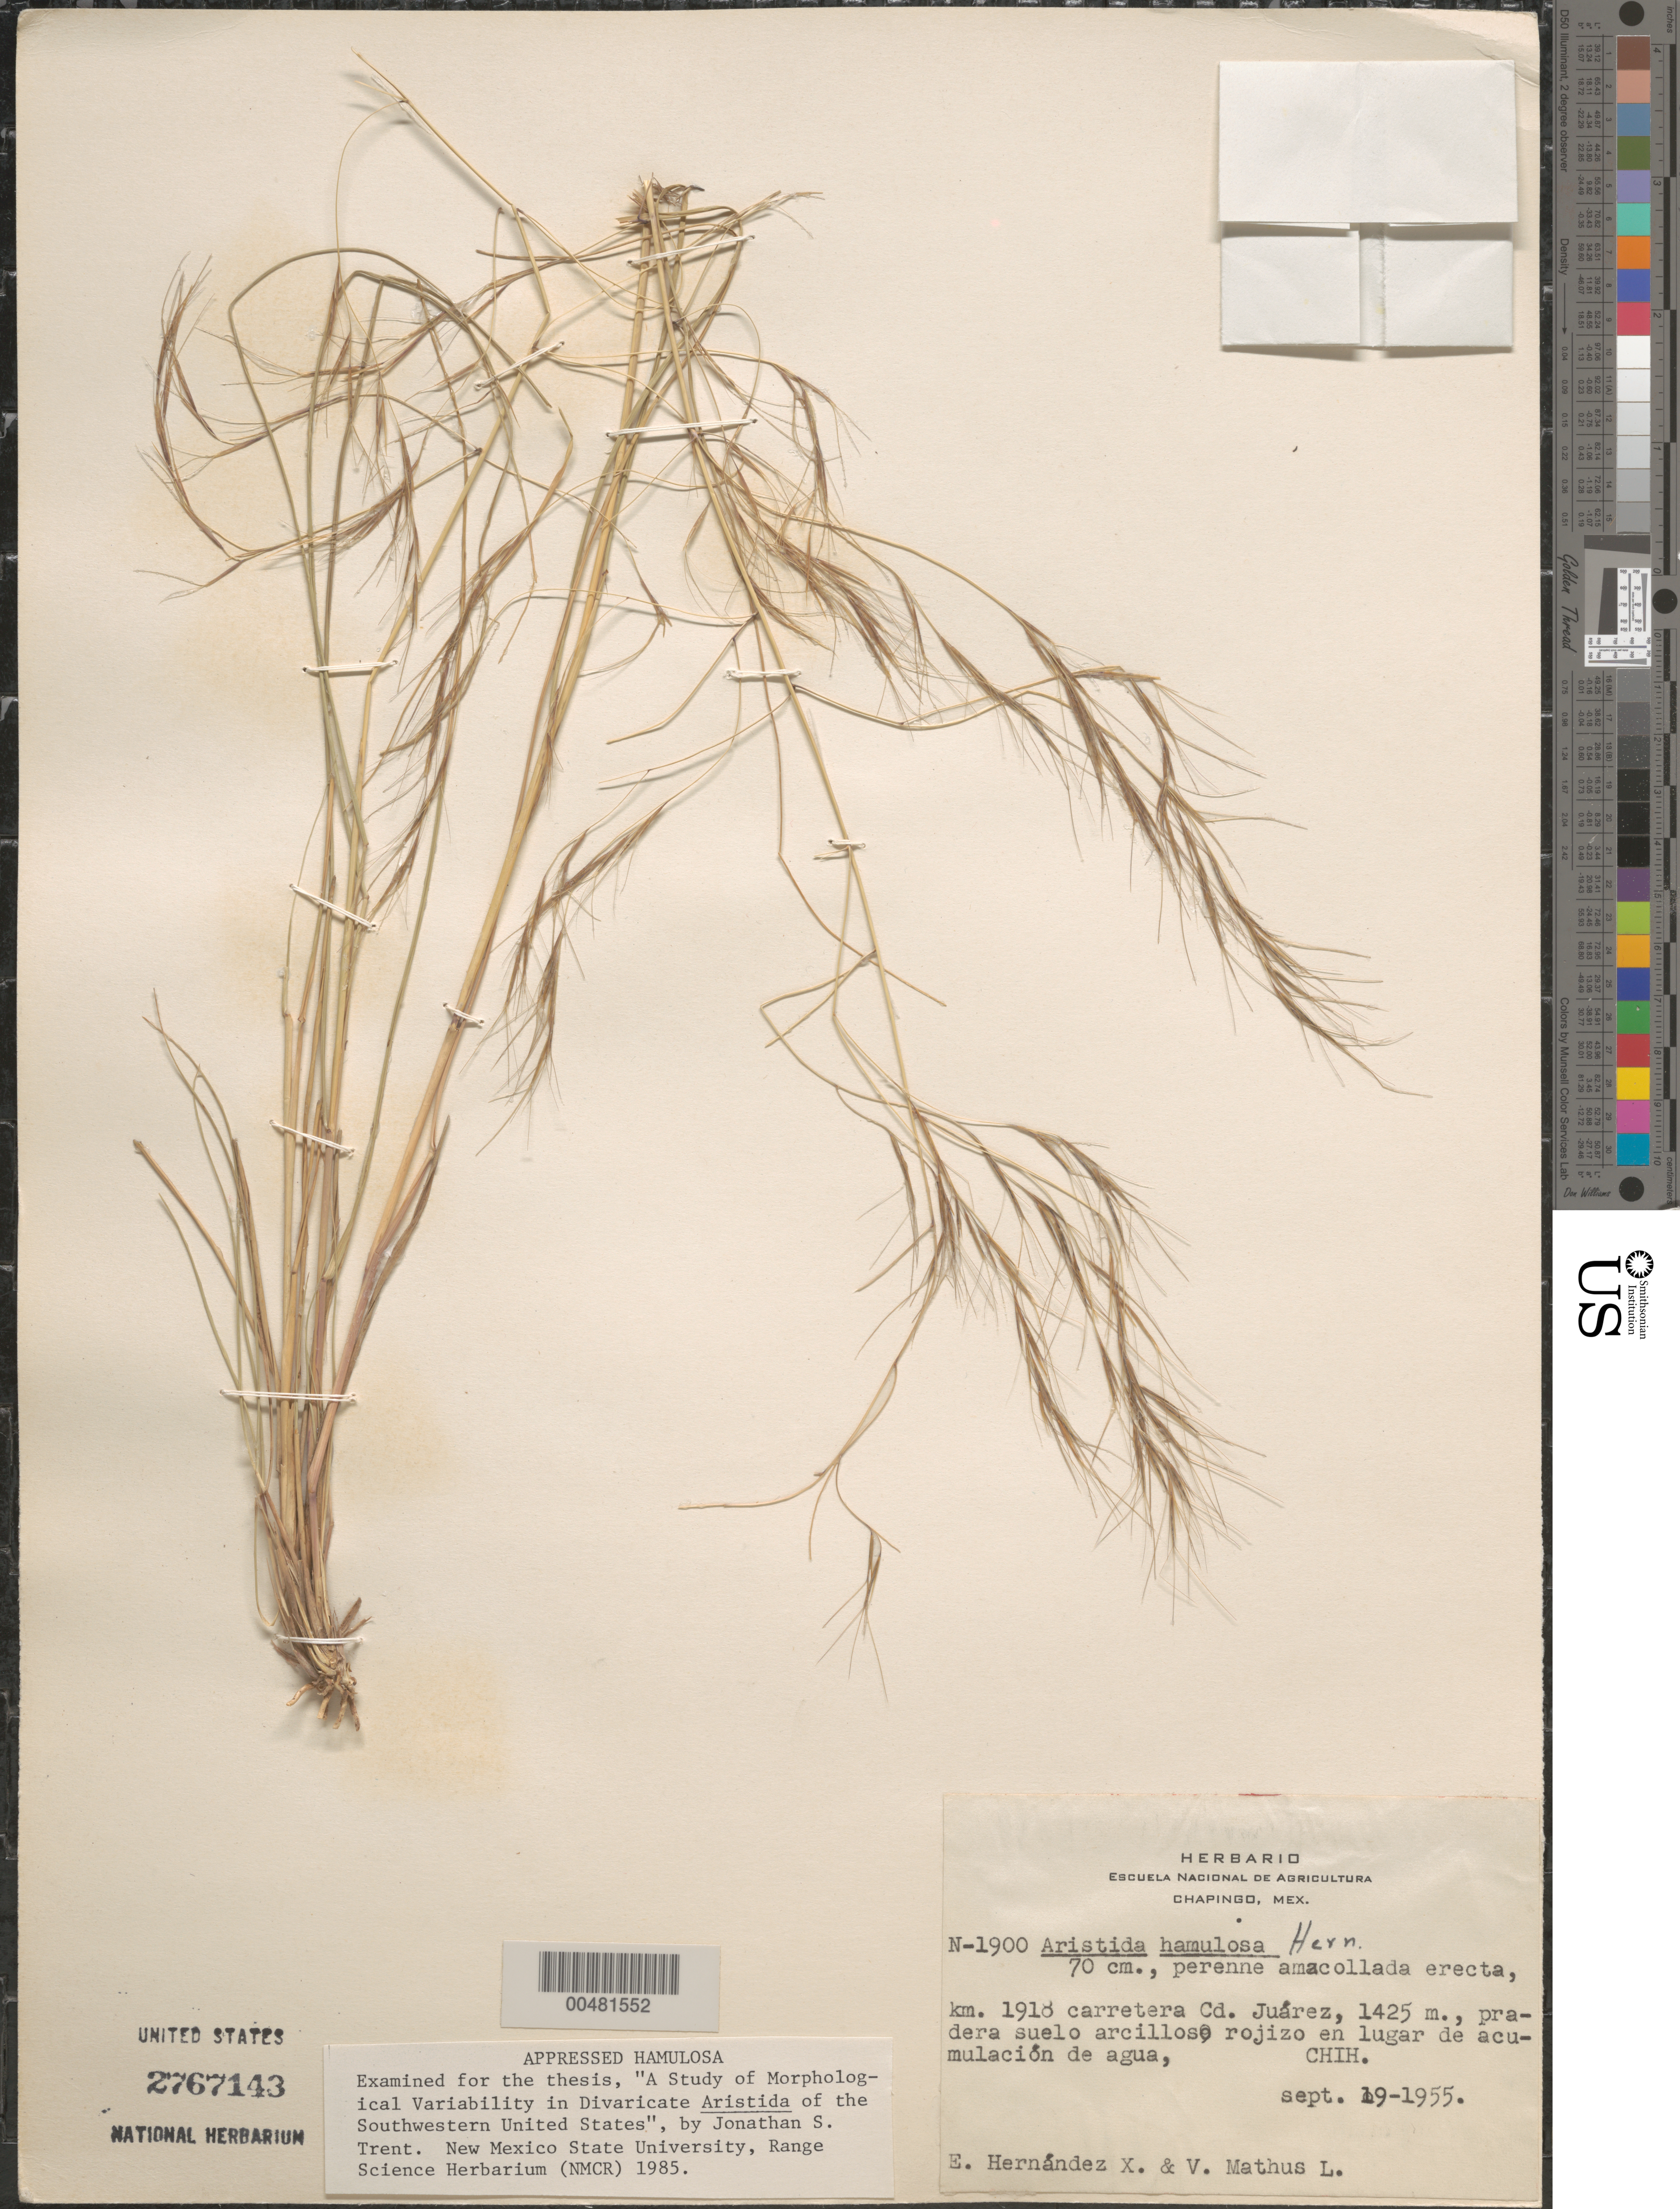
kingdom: Plantae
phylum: Tracheophyta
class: Liliopsida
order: Poales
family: Poaceae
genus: Aristida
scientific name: Aristida hamulosa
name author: Henr.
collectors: E. I. Hernández-X. & V. Mathus L.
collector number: N-1900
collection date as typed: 19 Sep 1955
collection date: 1955-09-19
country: Mexico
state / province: Chihuahua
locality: Km 1918 carretera Cd. Juárez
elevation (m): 1425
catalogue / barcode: US 2767143